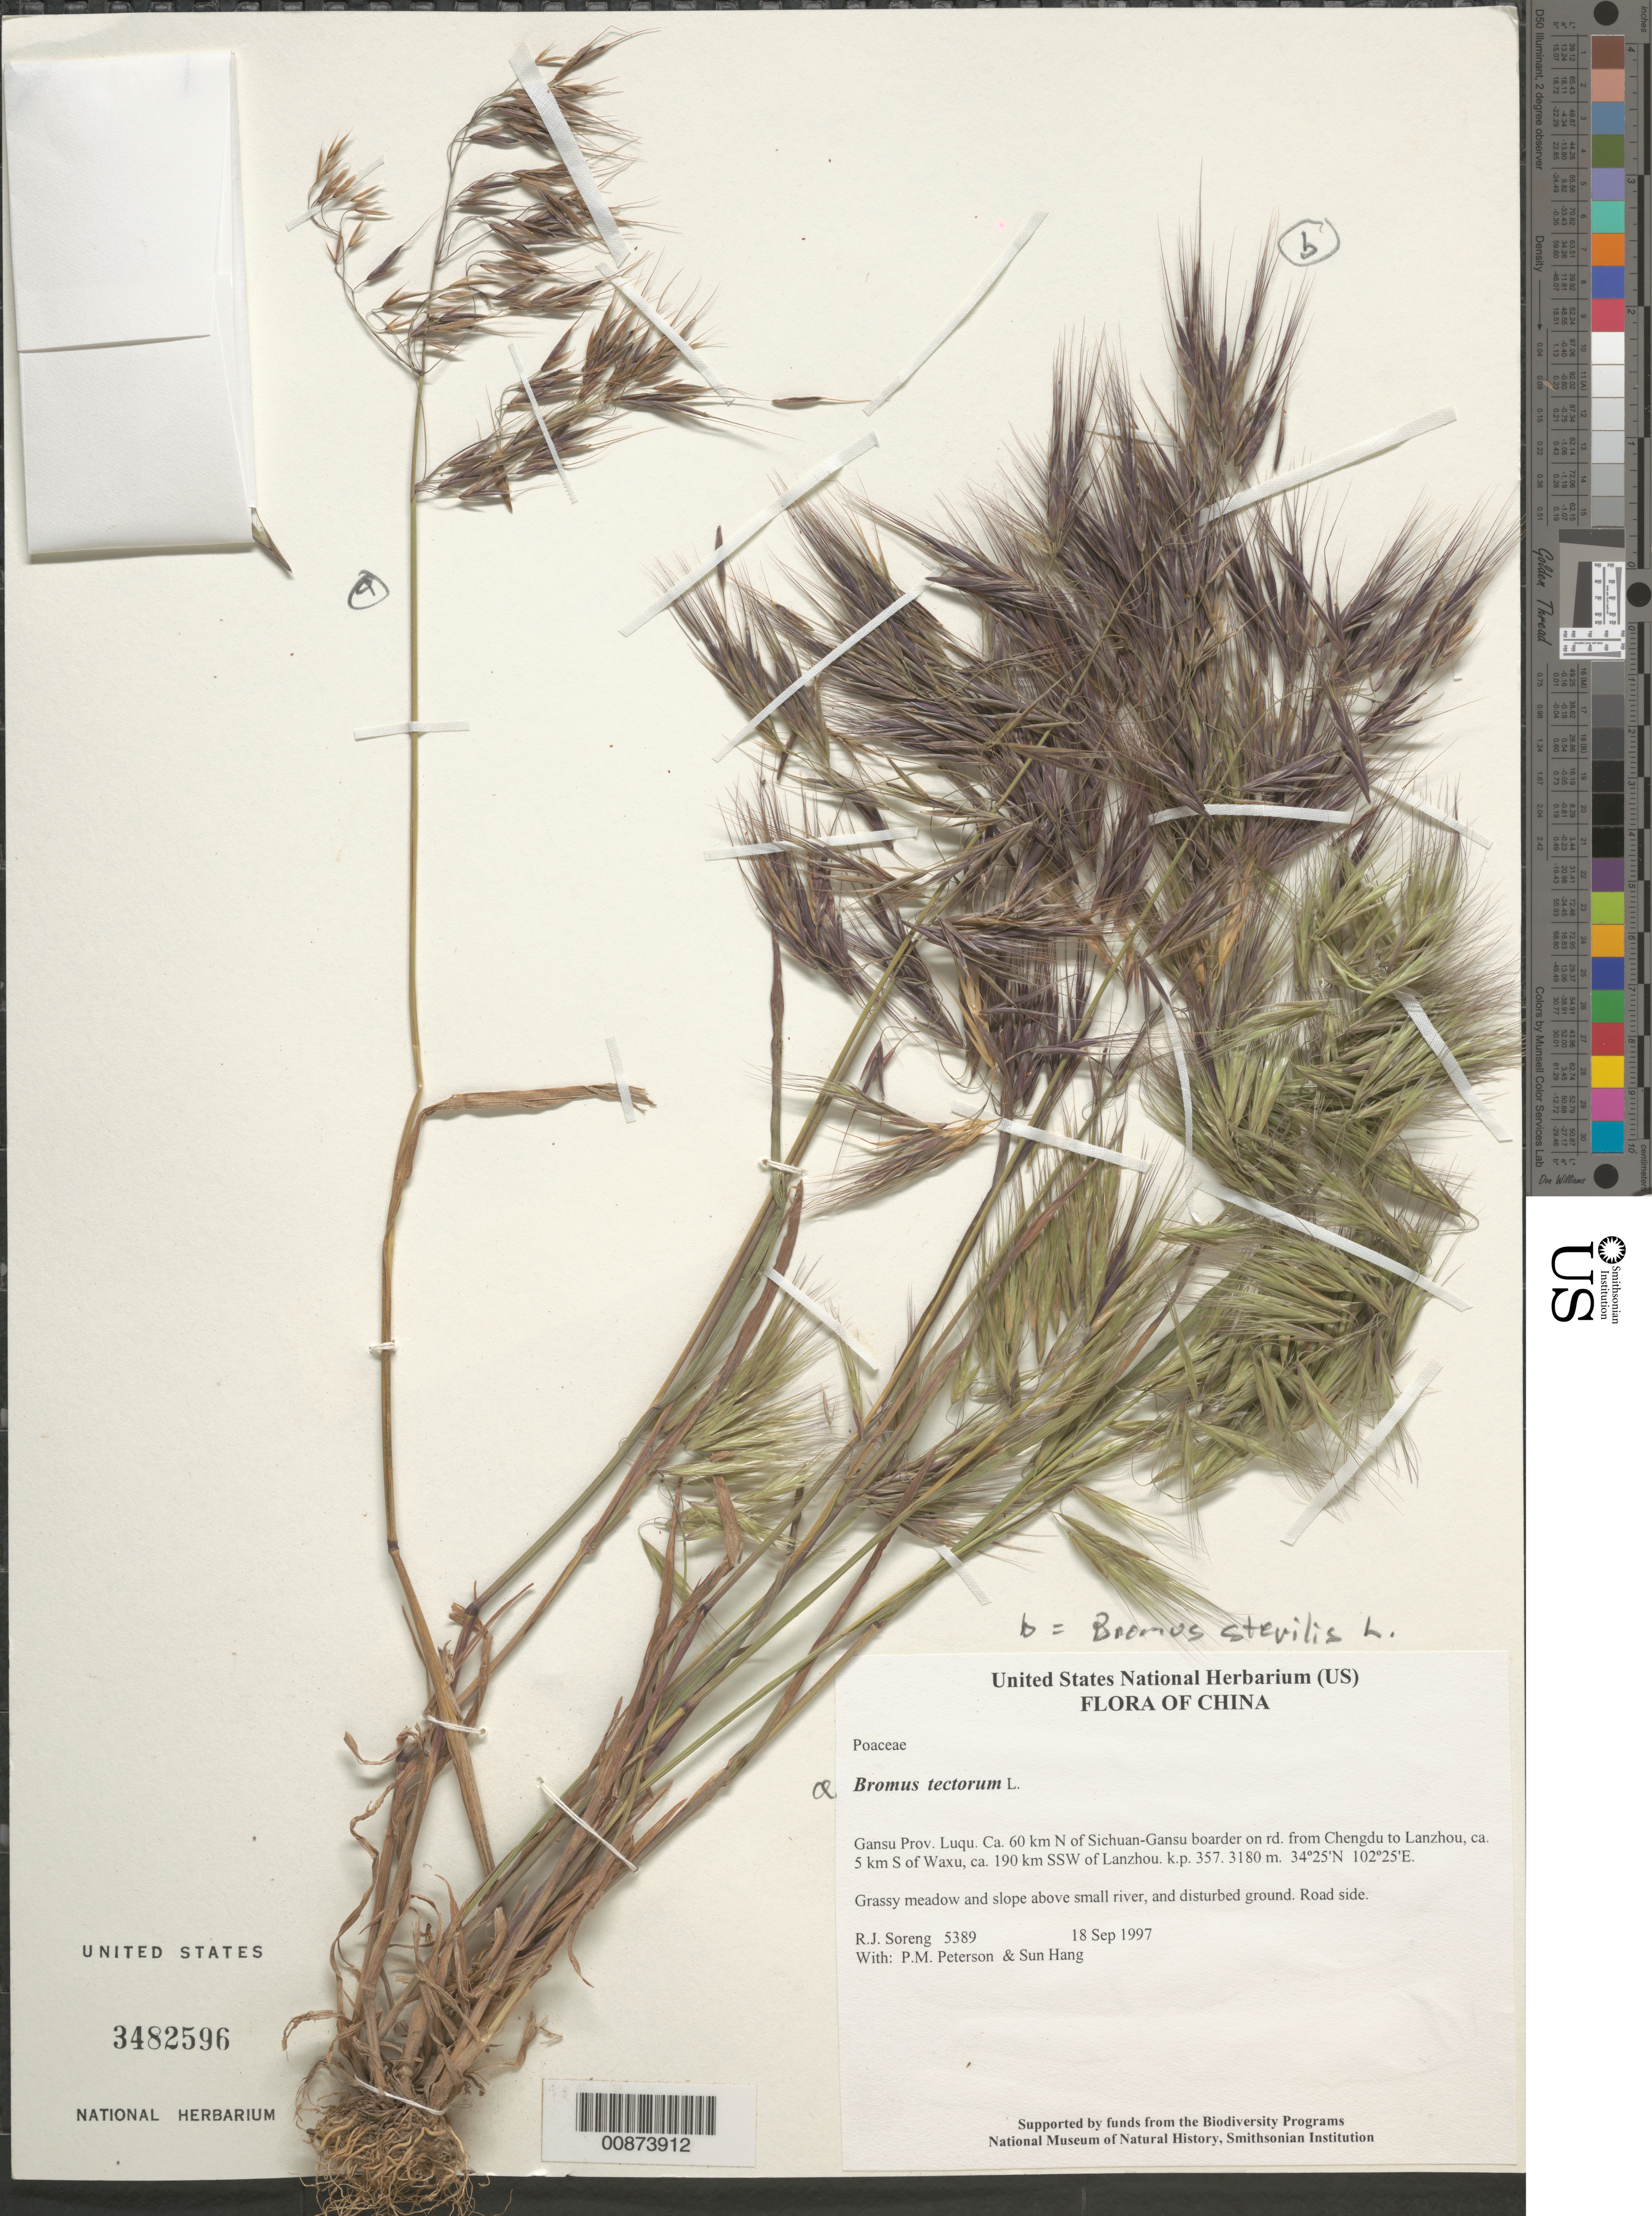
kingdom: Plantae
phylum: Tracheophyta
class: Liliopsida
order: Poales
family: Poaceae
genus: Bromus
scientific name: Bromus tectorum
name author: L.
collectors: R. J. Soreng, P. M. Peterson & Sun Hang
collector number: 5389a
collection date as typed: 18 Sep 1997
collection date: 1997-09-18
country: China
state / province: Gansu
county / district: Luqu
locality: Ca. 60 km N of Sichuan-Gansu boarder on rd. from Chengdu to Lanzhou, ca. 5 km S of Waxu, ca. 190 km SSW of Lanzhou. k.p. 357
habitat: Grassy meadow and slope above small river, and disturbed ground.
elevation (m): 3180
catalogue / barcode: US 3482596